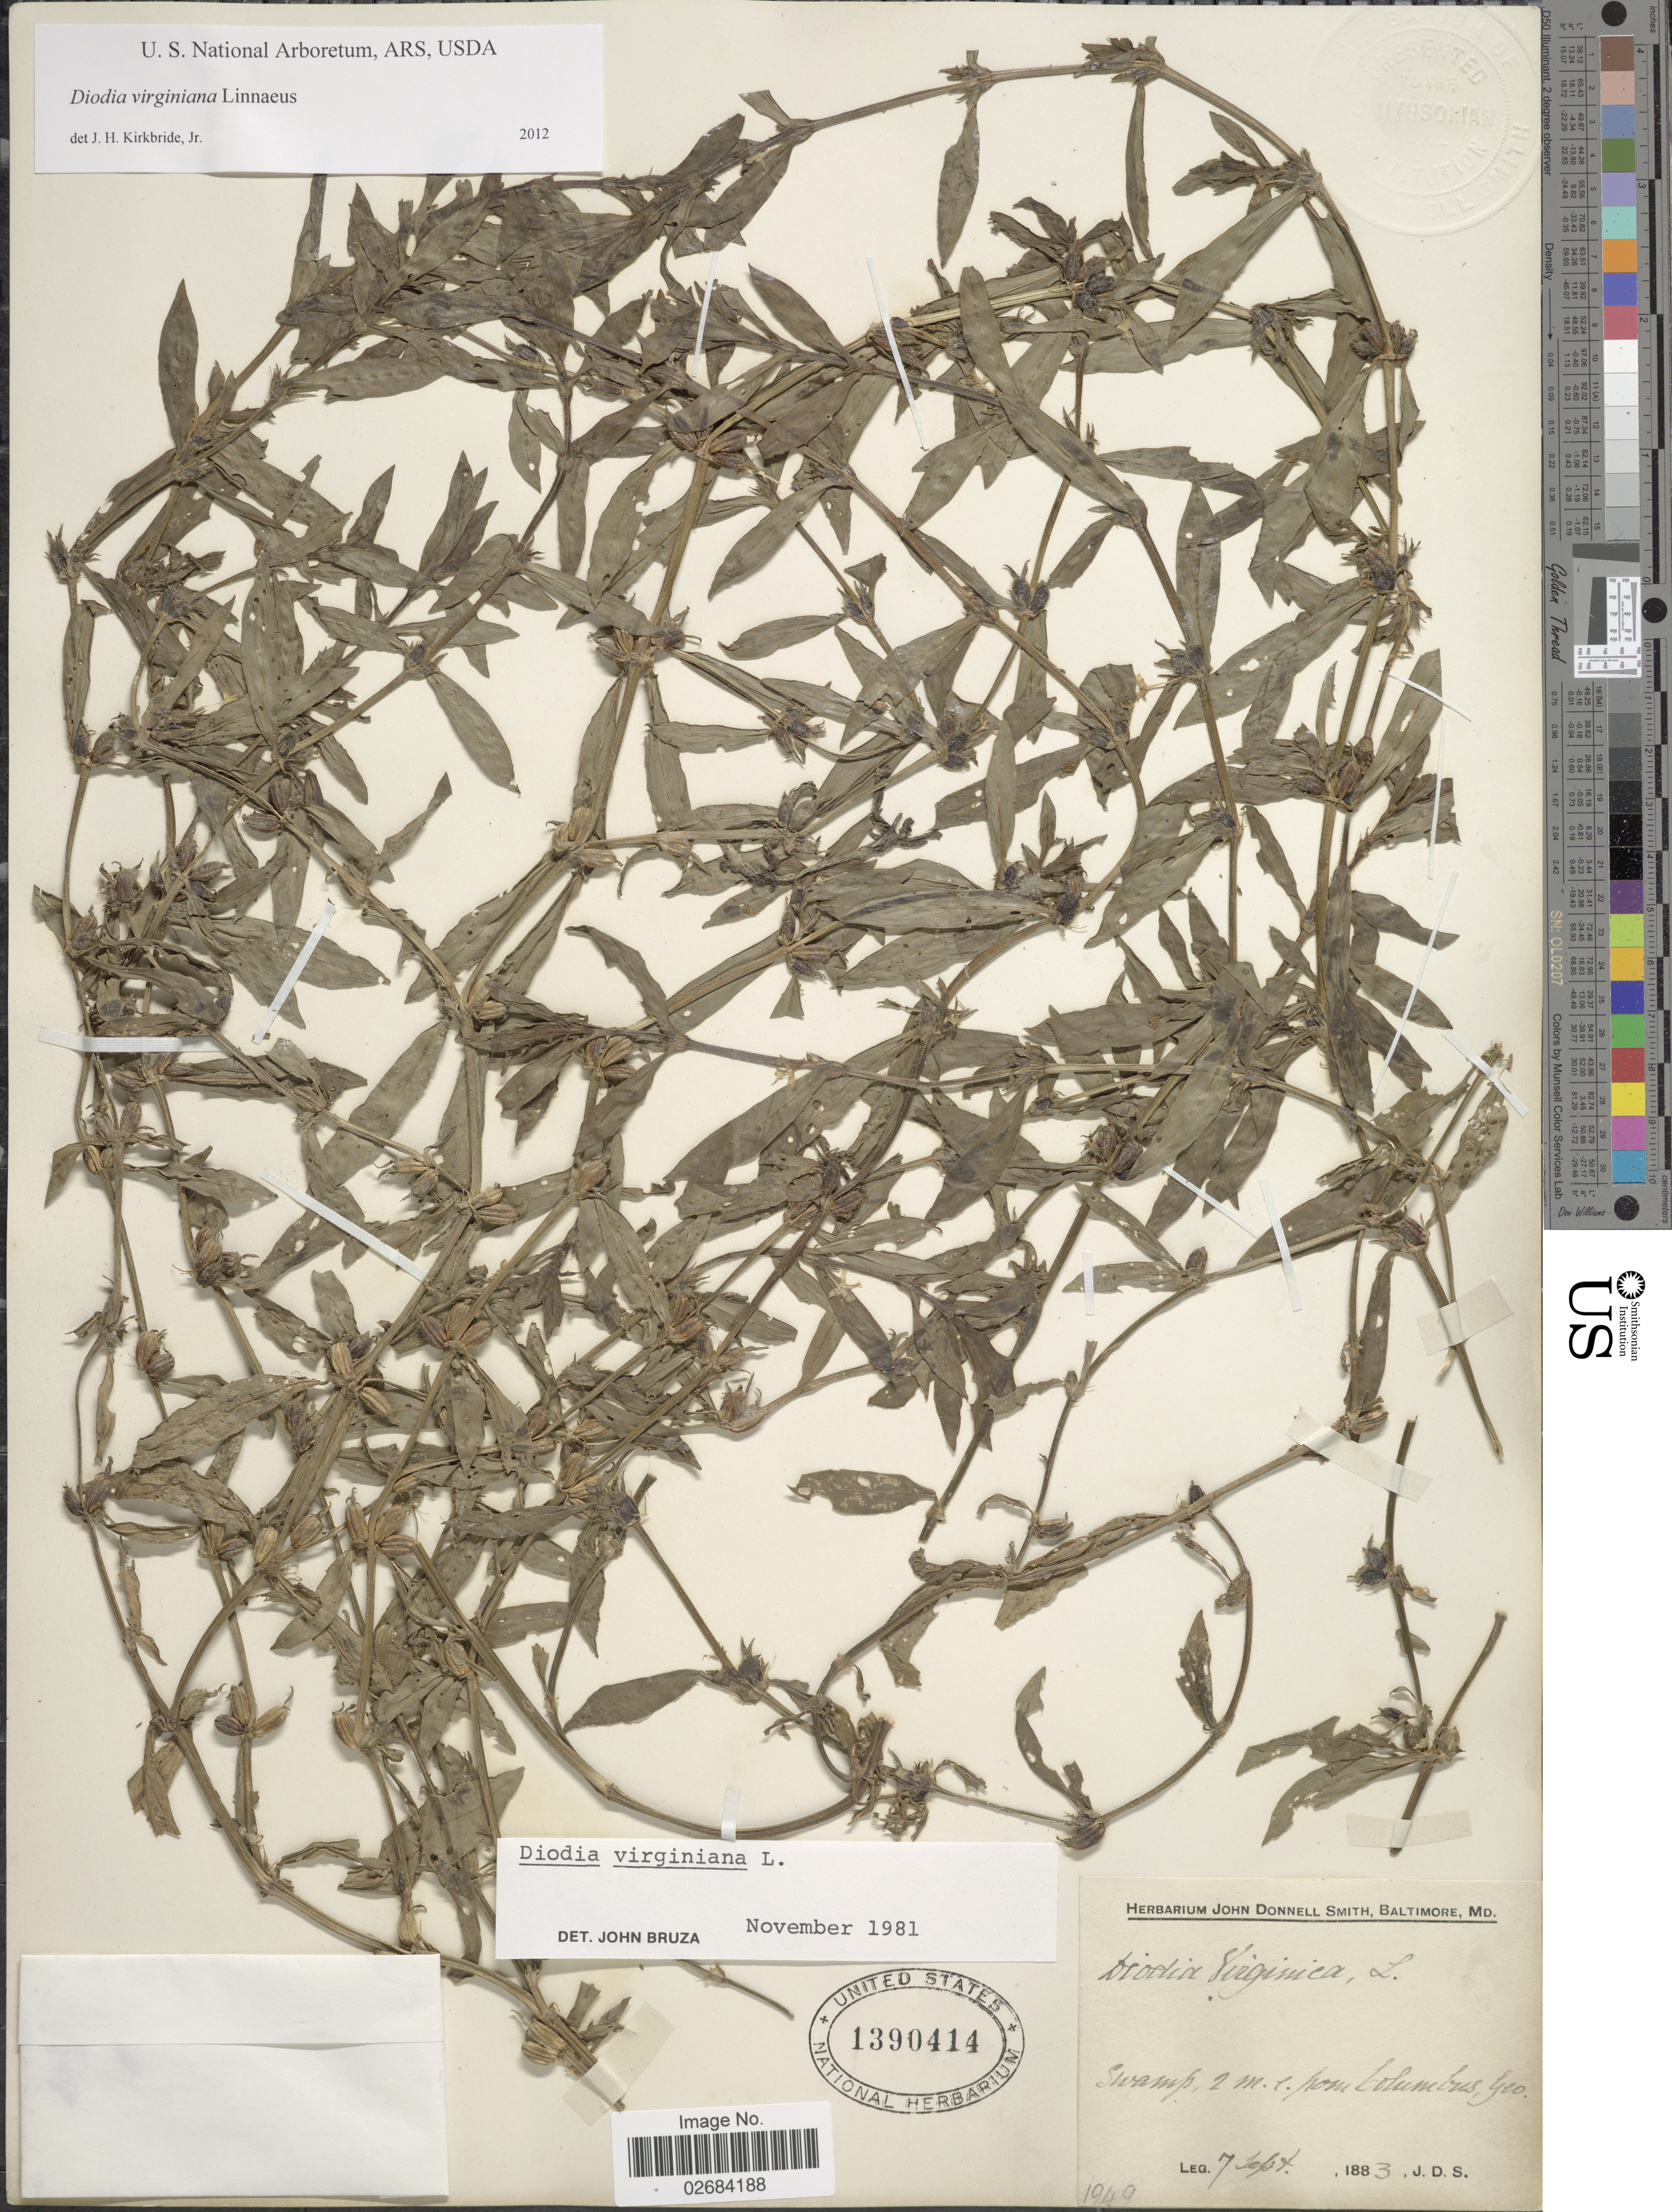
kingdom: Plantae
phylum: Tracheophyta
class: Magnoliopsida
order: Gentianales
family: Rubiaceae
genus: Diodia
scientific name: Diodia virginiana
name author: L.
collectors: J. Donnell Smith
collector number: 1949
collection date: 1883-09-07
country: United States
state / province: Georgia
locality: Swamp, 2 m. e. from Columbus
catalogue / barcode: US 1390414